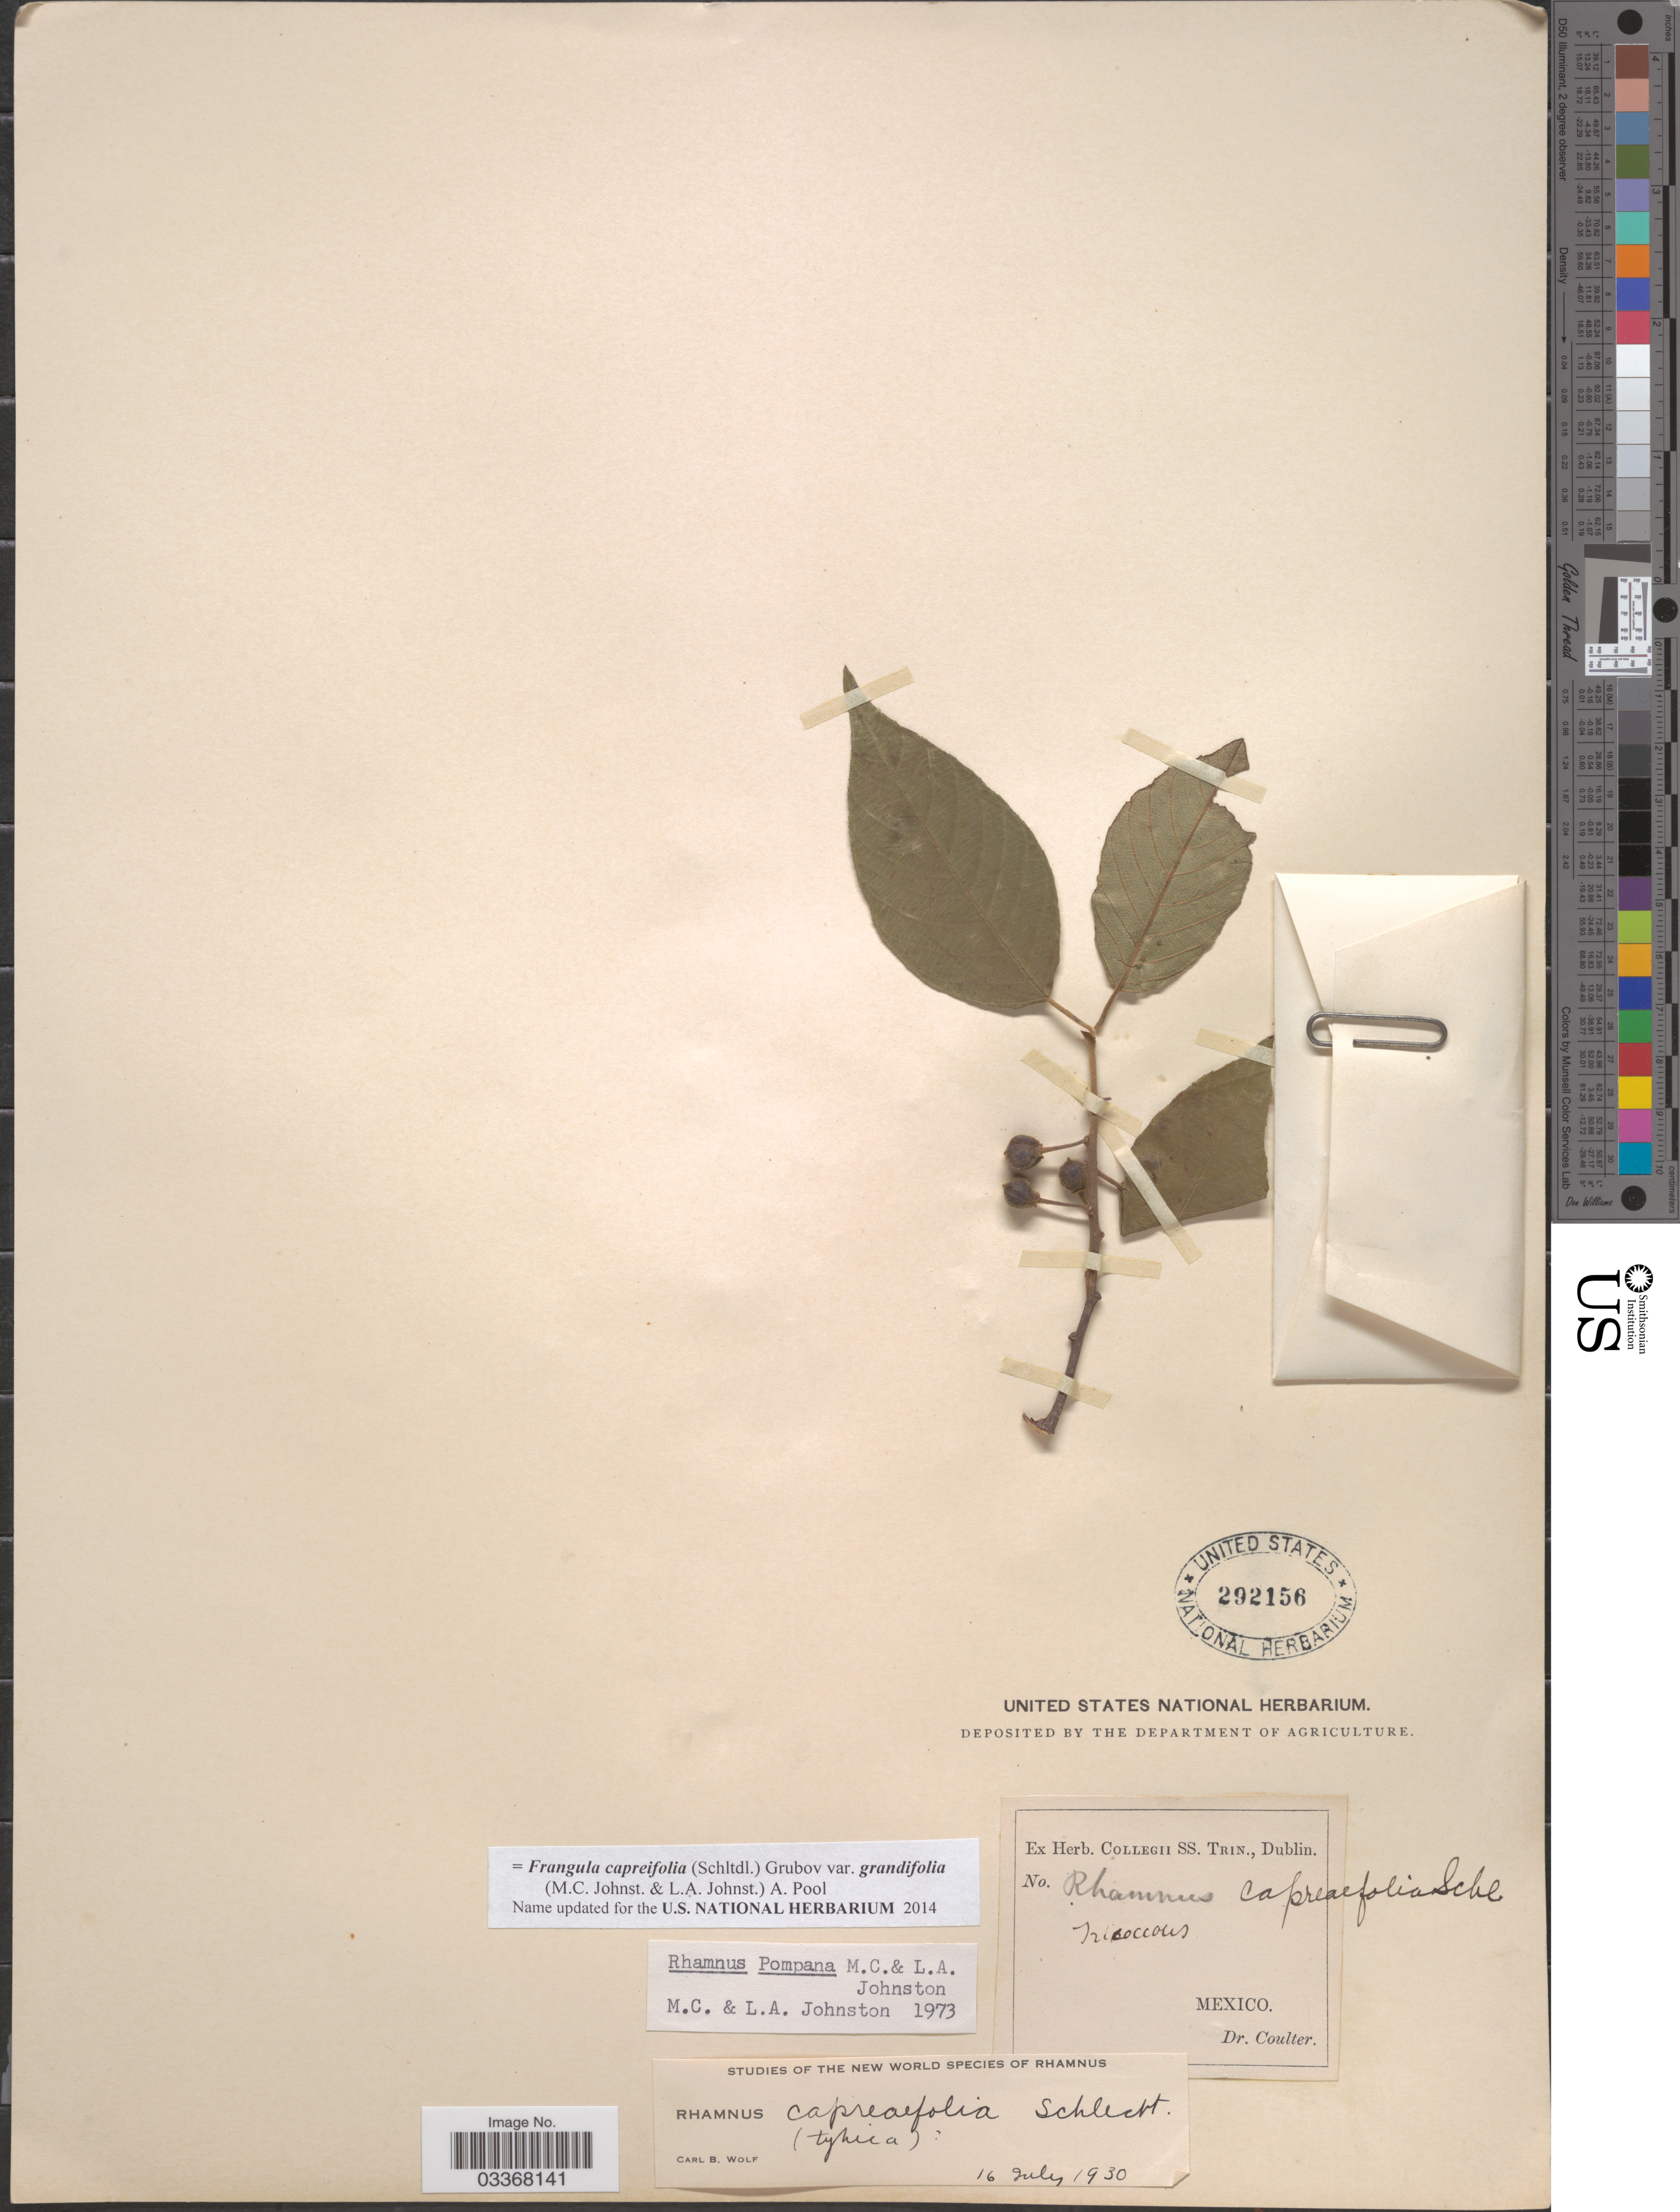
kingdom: Plantae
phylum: Tracheophyta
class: Magnoliopsida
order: Rosales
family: Rhamnaceae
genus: Frangula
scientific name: Frangula capreifolia var. grandifolia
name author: (M.C. Johnst. & L.A. Johnst.) A. Pool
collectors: Coulter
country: Mexico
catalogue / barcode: US 292156